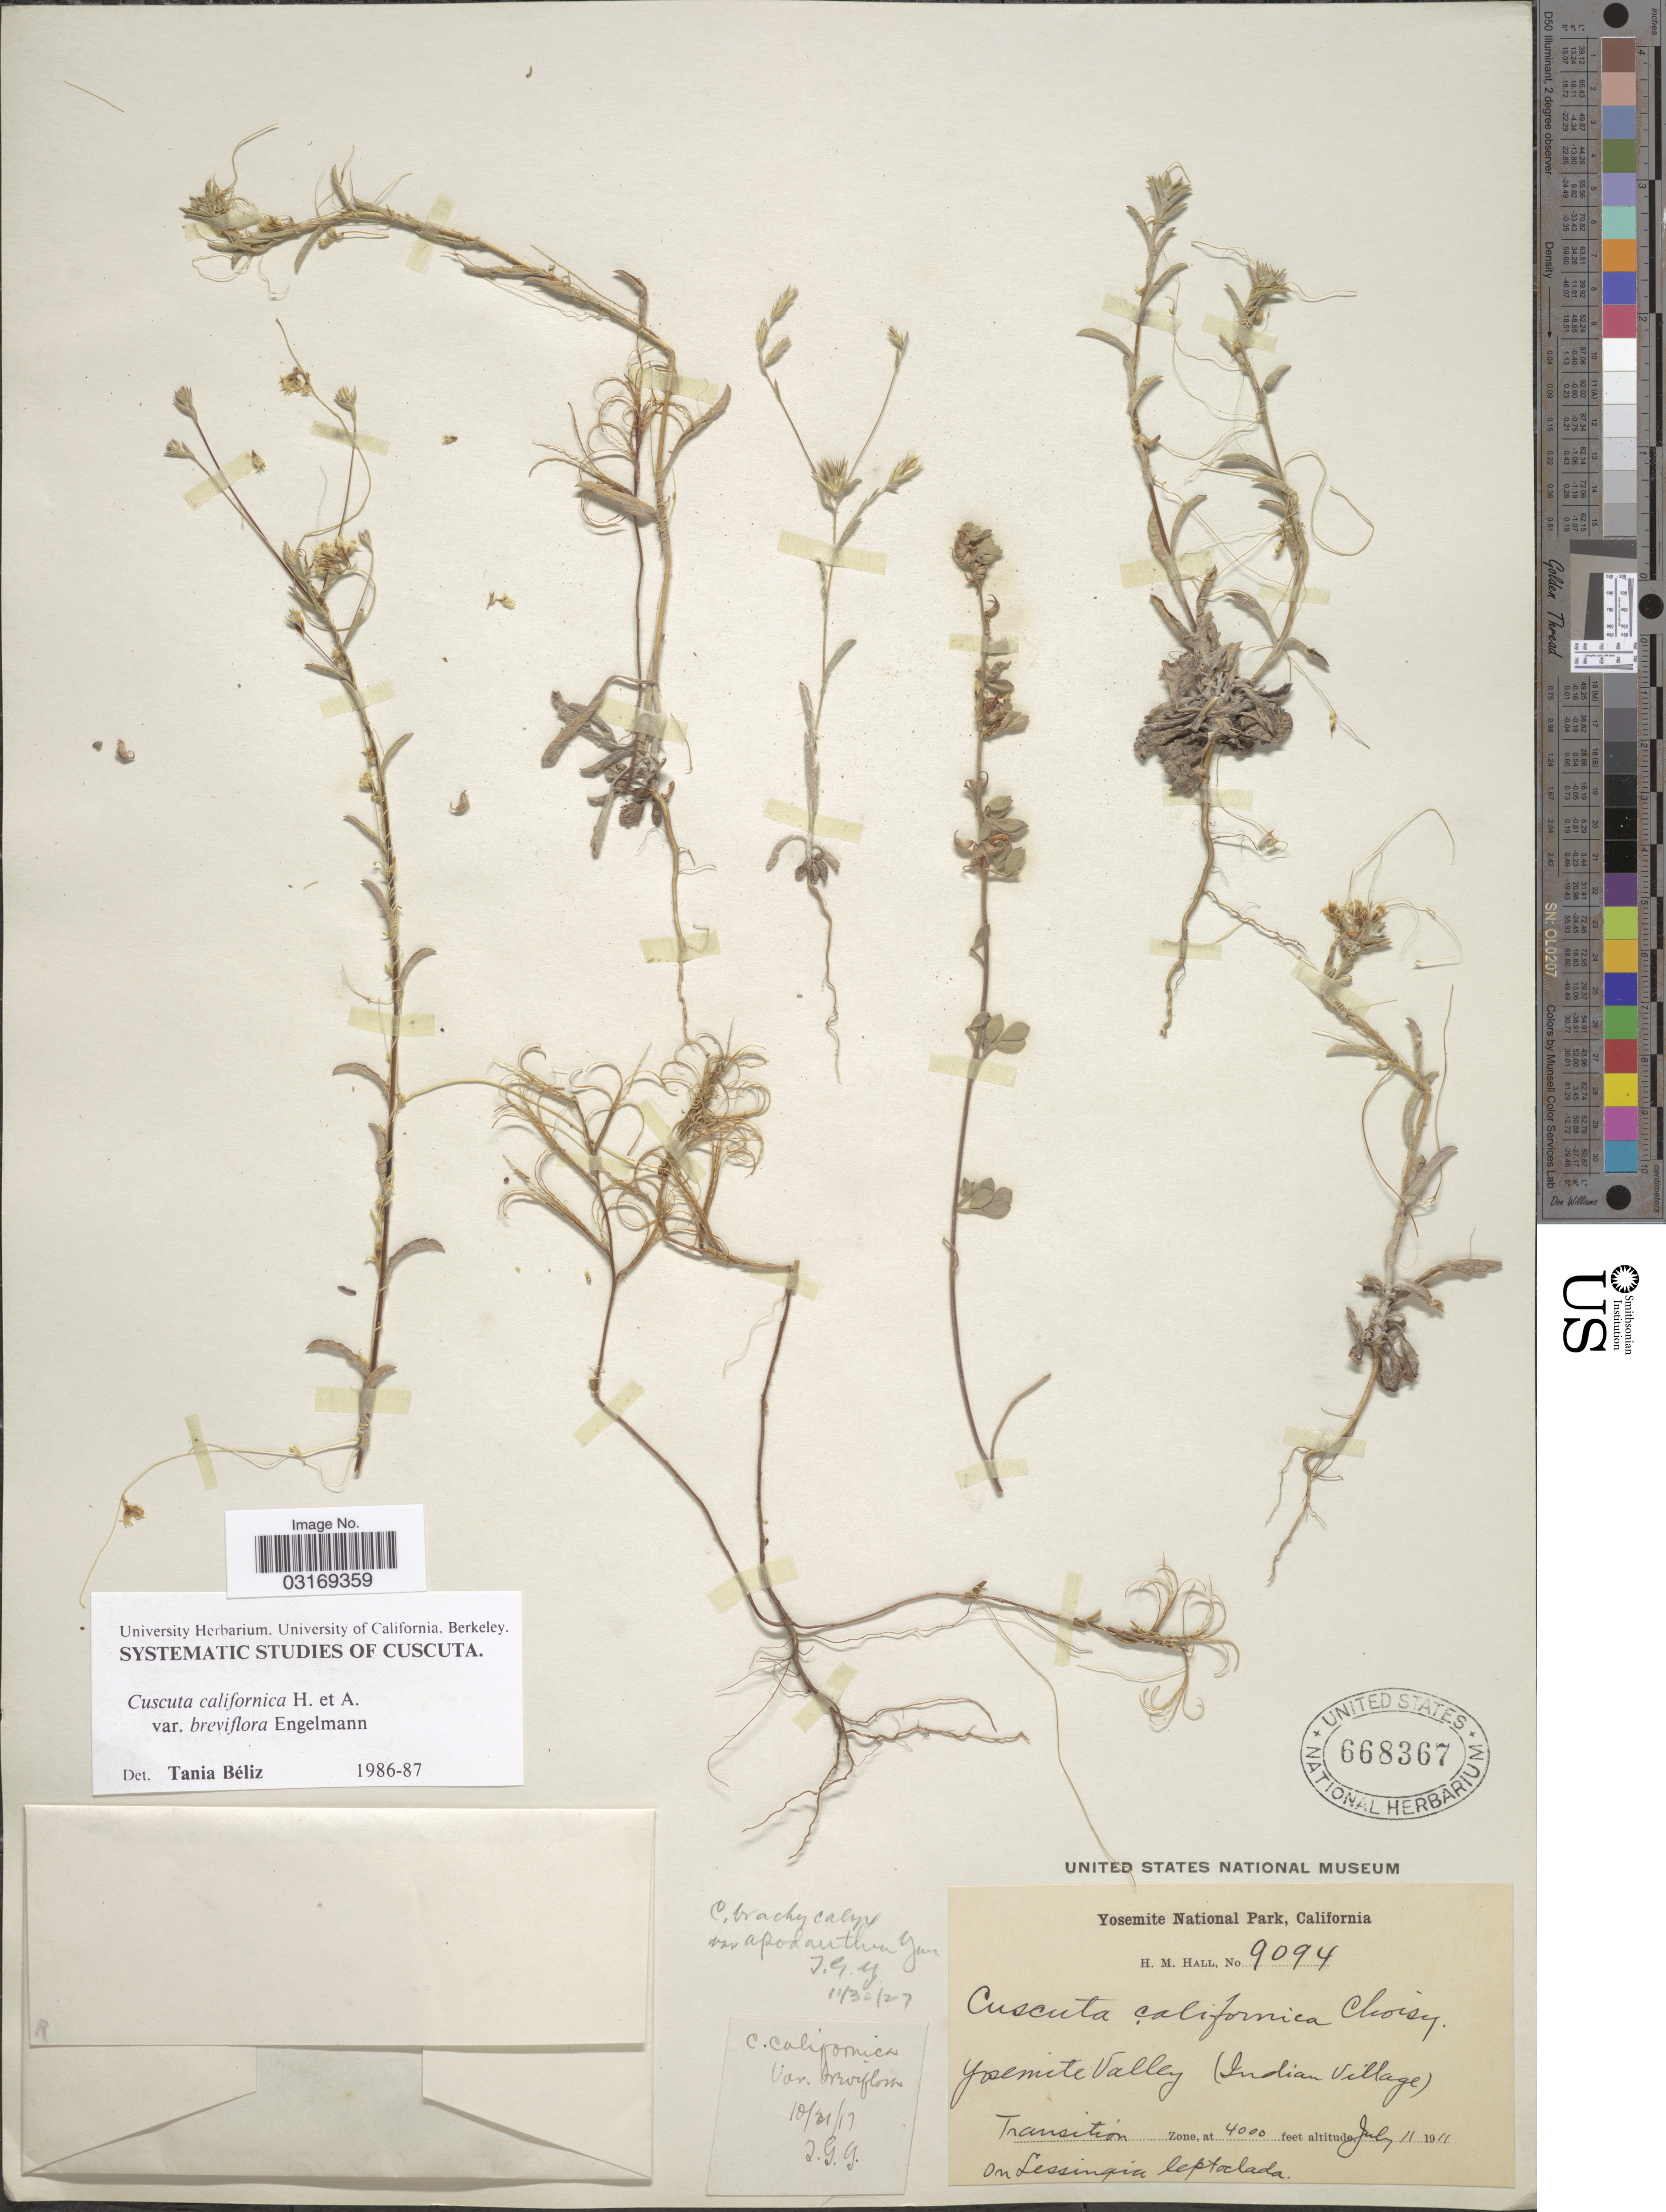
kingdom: Plantae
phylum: Tracheophyta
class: Magnoliopsida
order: Solanales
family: Convolvulaceae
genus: Cuscuta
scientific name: Cuscuta californica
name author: Hook. & Arn.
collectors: H. M. Hall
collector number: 9094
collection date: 1911-07-11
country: United States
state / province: California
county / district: Mariposa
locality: Yosemite National Park. Yosemite Valley (Indian Village). Transition Zone.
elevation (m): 1219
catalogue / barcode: US 668367